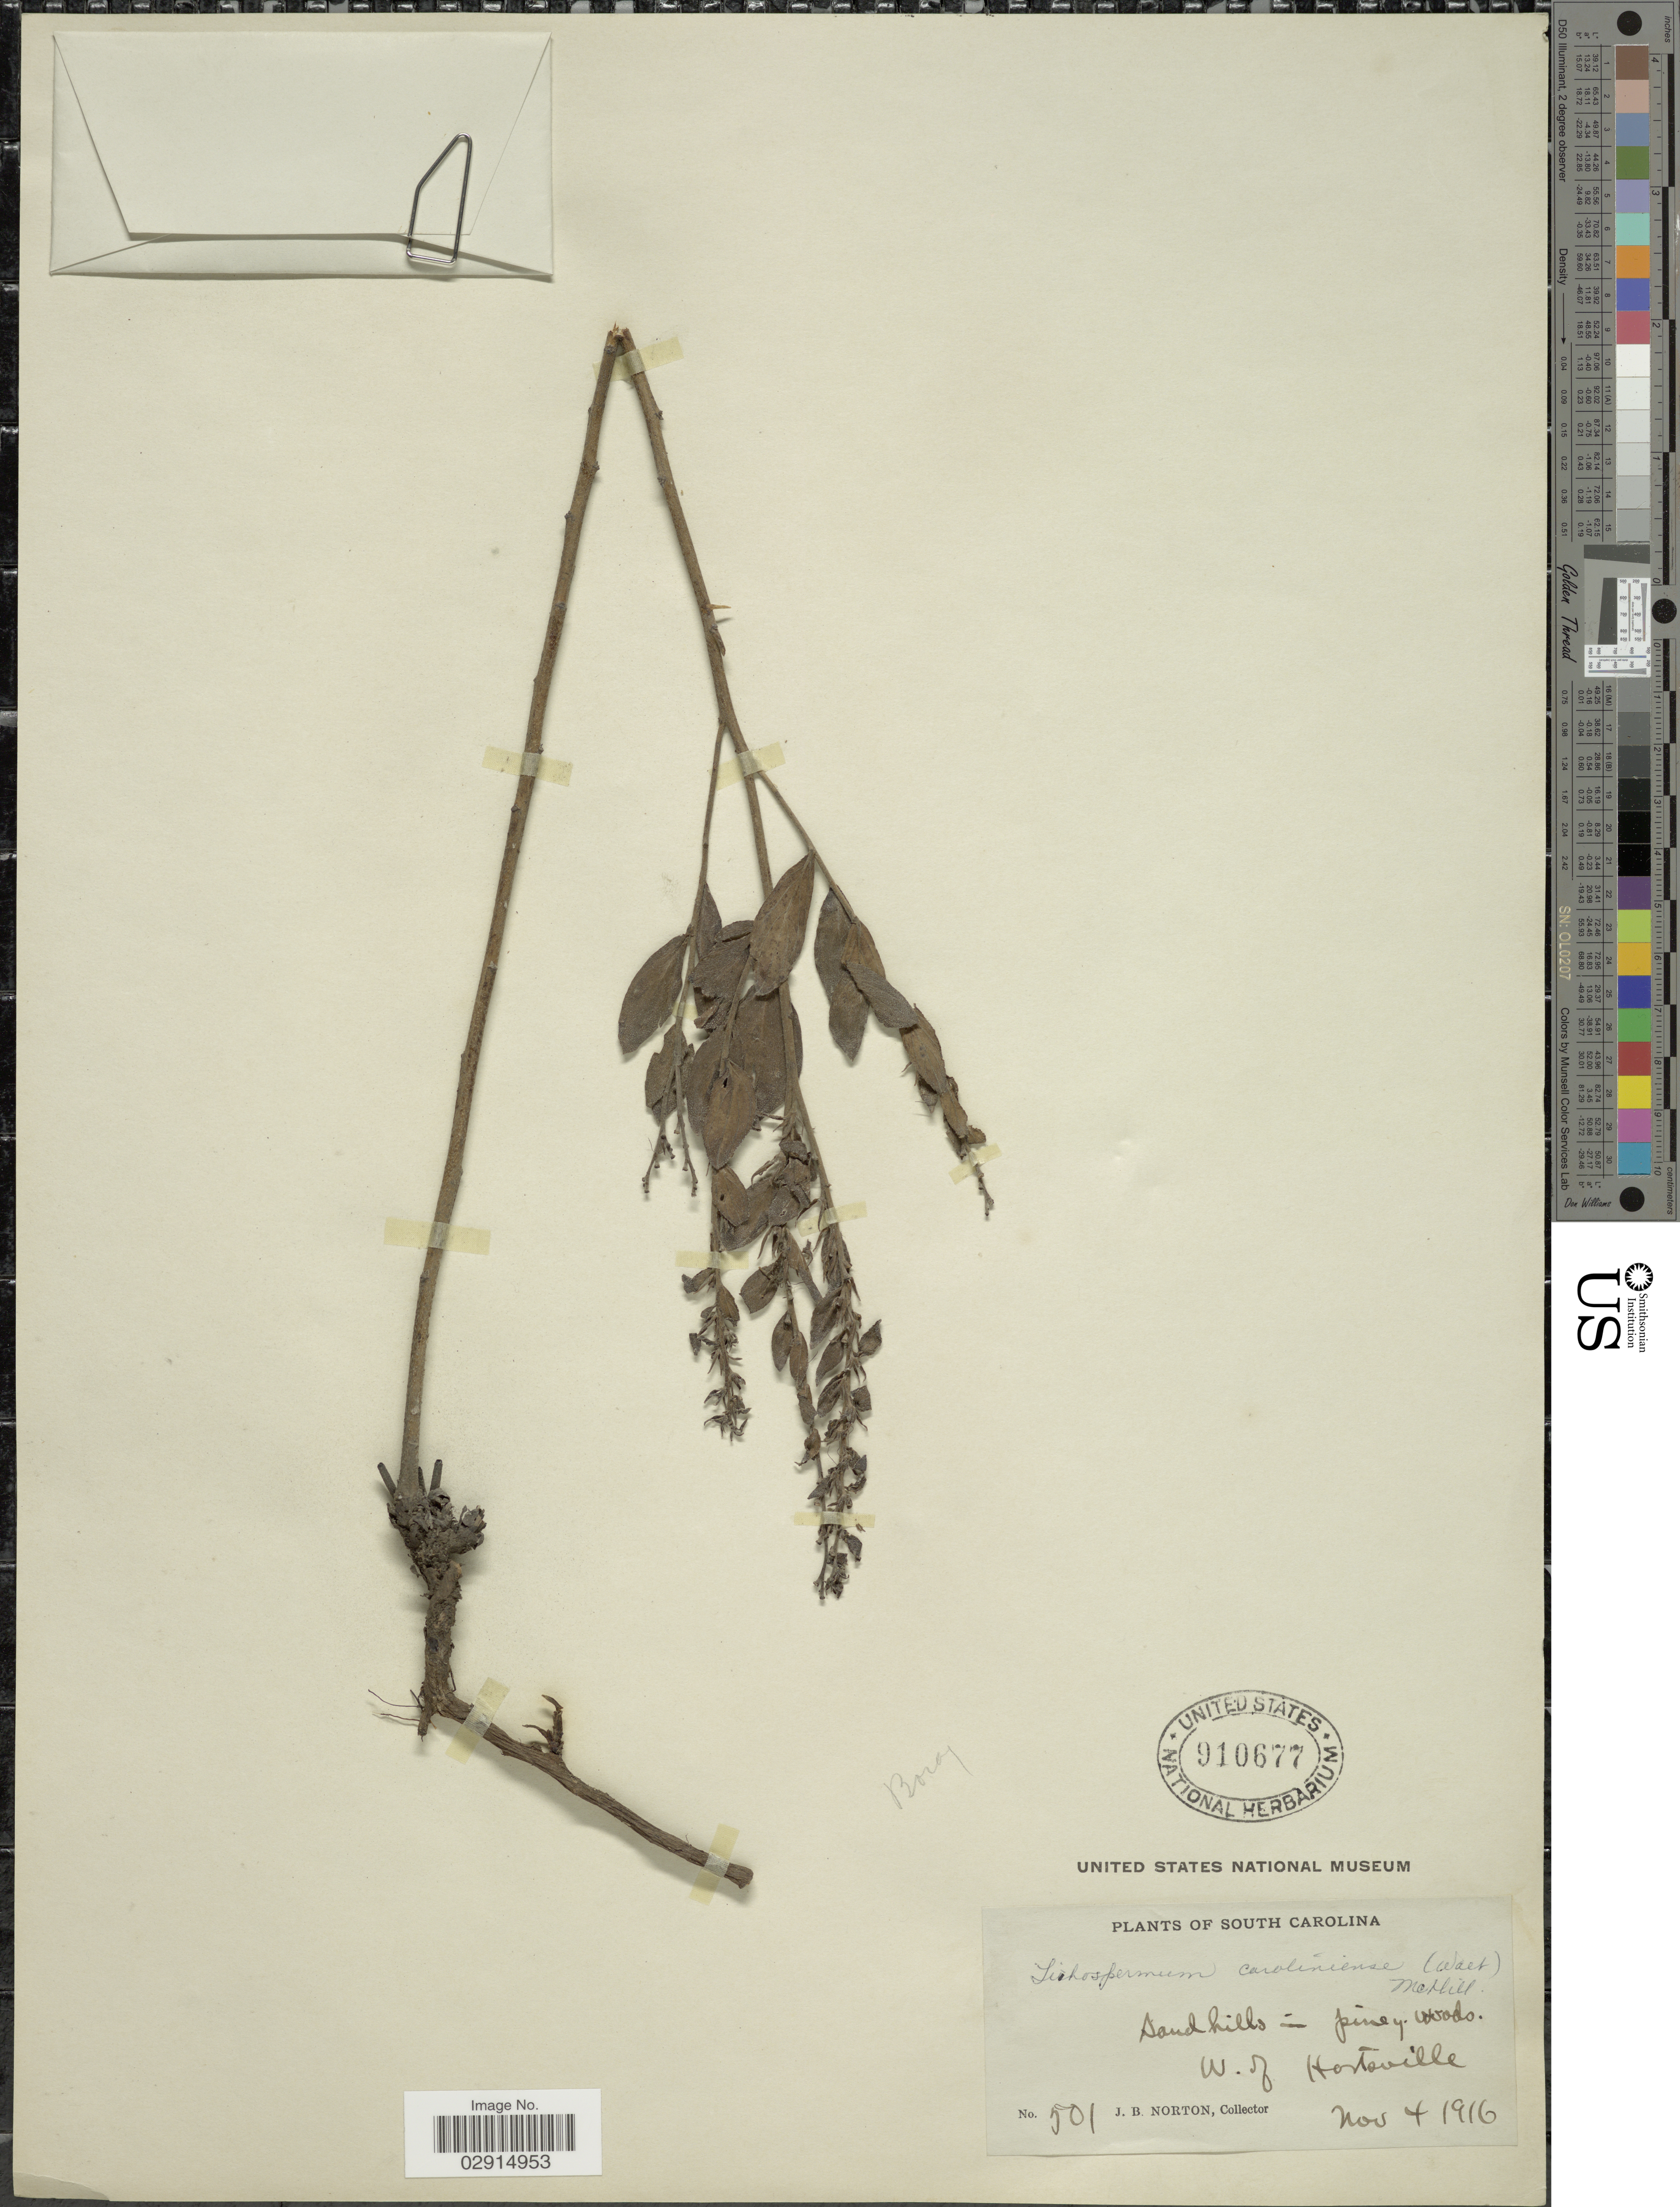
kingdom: Plantae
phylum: Tracheophyta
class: Magnoliopsida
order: Boraginales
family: Boraginaceae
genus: Lithospermum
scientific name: Lithospermum sp.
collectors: J. B. Norton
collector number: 501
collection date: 1916-11-04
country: United States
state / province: South Carolina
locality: Sandhills - pine woods. W. of Hartsville. South Carolina.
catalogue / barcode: US 910677